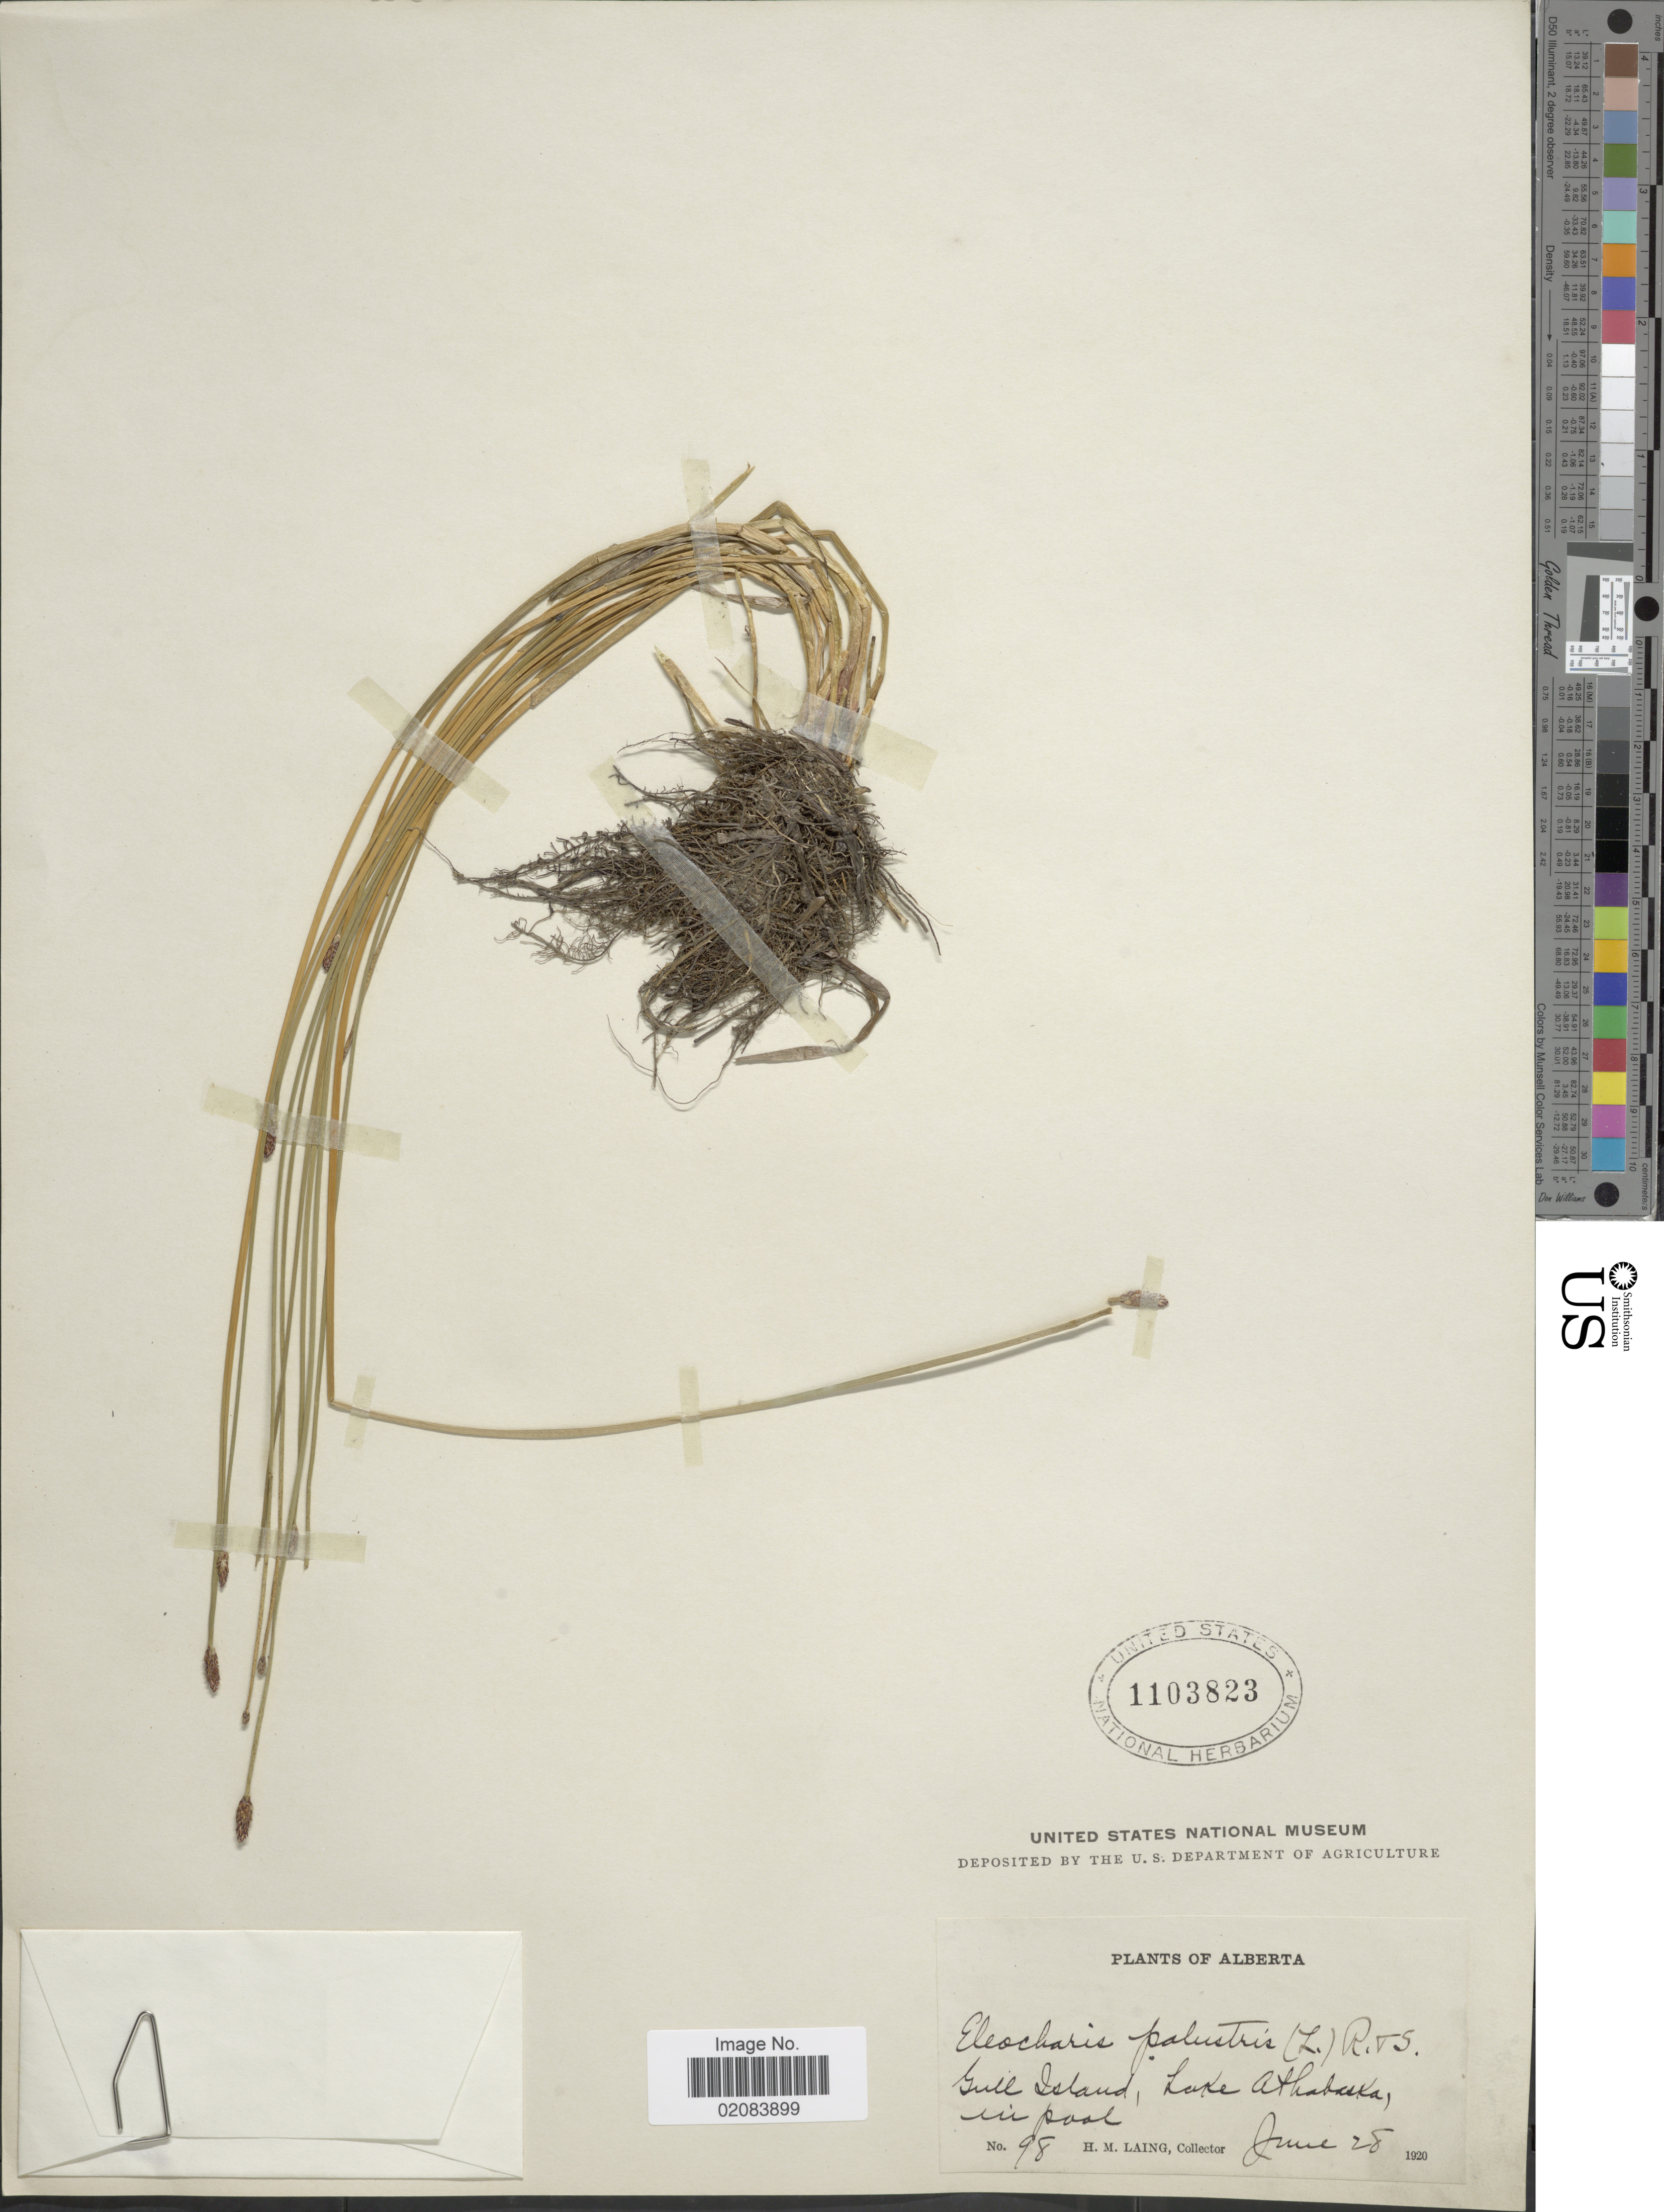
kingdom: Plantae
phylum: Tracheophyta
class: Liliopsida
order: Poales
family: Cyperaceae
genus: Eleocharis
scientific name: Eleocharis palustris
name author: (L.) Roem. & Schult.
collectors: H. Laing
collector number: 98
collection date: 1920-06-28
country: Canada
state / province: Alberta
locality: Gull Island, Lake Athabaska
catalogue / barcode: US 1103823